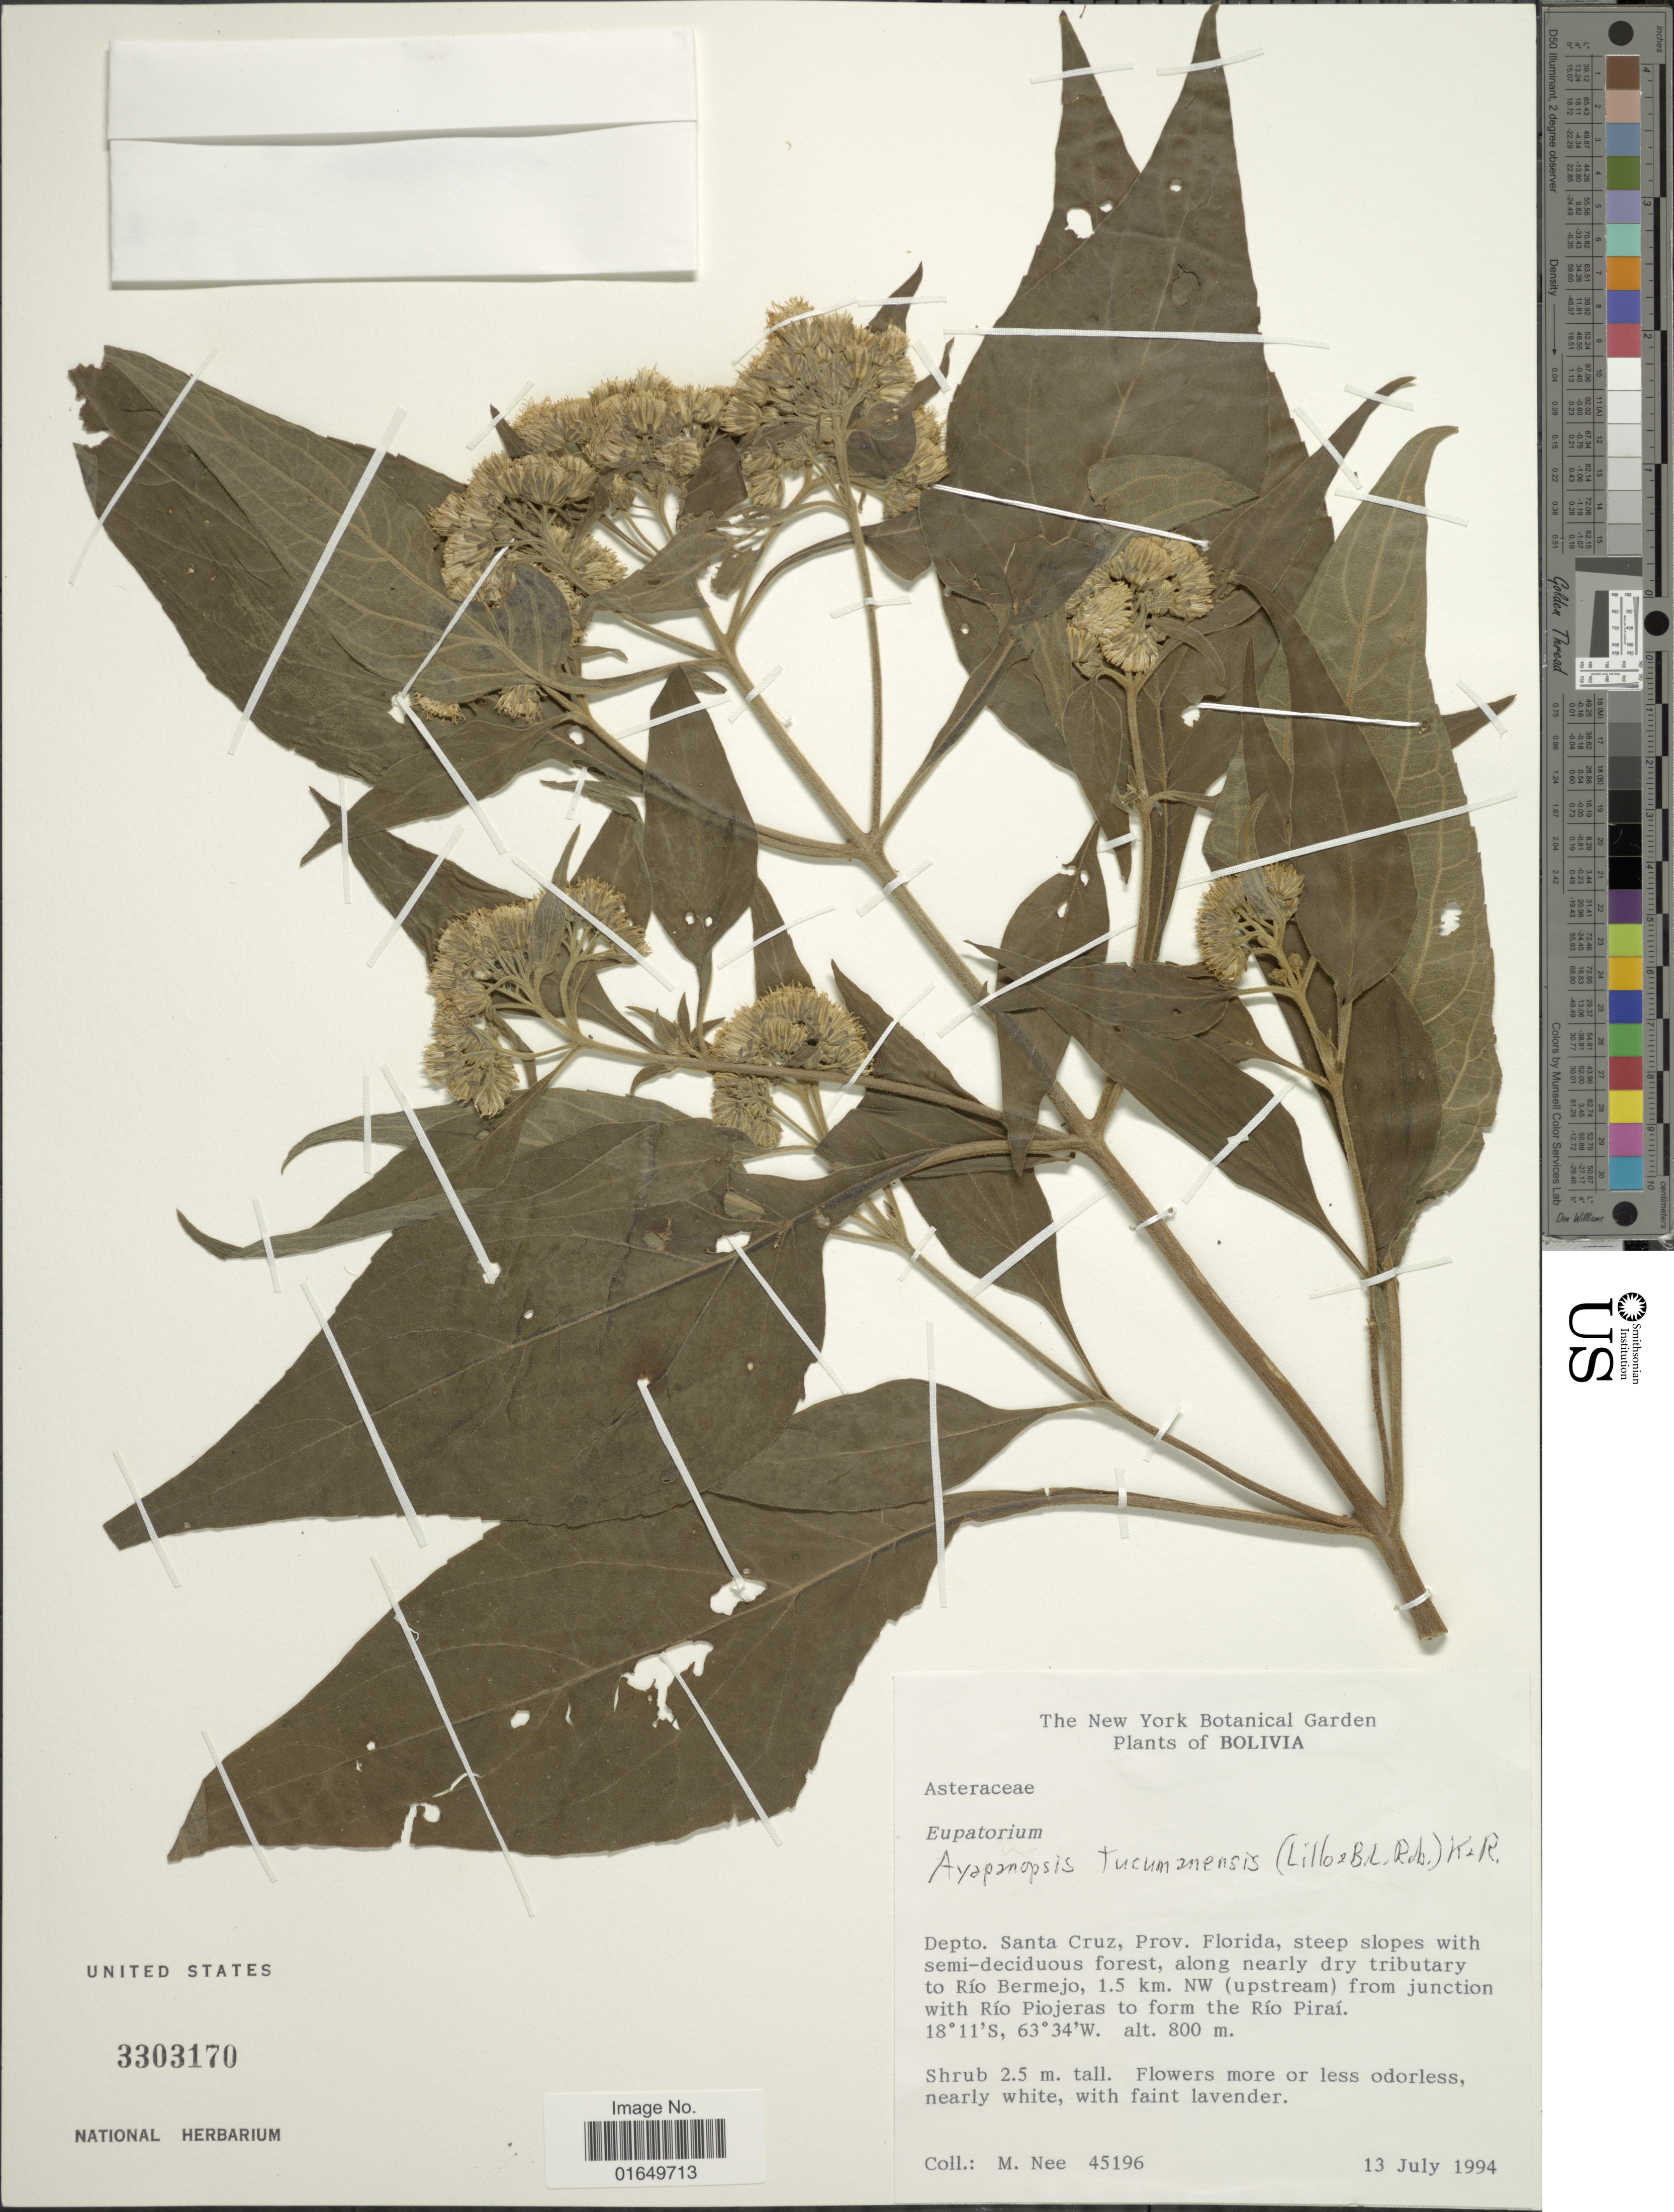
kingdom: Plantae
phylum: Tracheophyta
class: Magnoliopsida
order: Asterales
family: Asteraceae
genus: Ayapanopsis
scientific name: Ayapanopsis tucumanensis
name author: (Lillo & B.L. Rob.) R.M. King & H. Rob.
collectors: M. Nee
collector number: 45196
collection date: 1994-07-13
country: Bolivia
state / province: Santa Cruz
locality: Prov. Florida, along nearly dry tributary to Río Bermejo, 1.5 km NW (upstream) from junction with Río Piojeras to form the Río Piraí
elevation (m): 800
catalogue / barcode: US 3303170